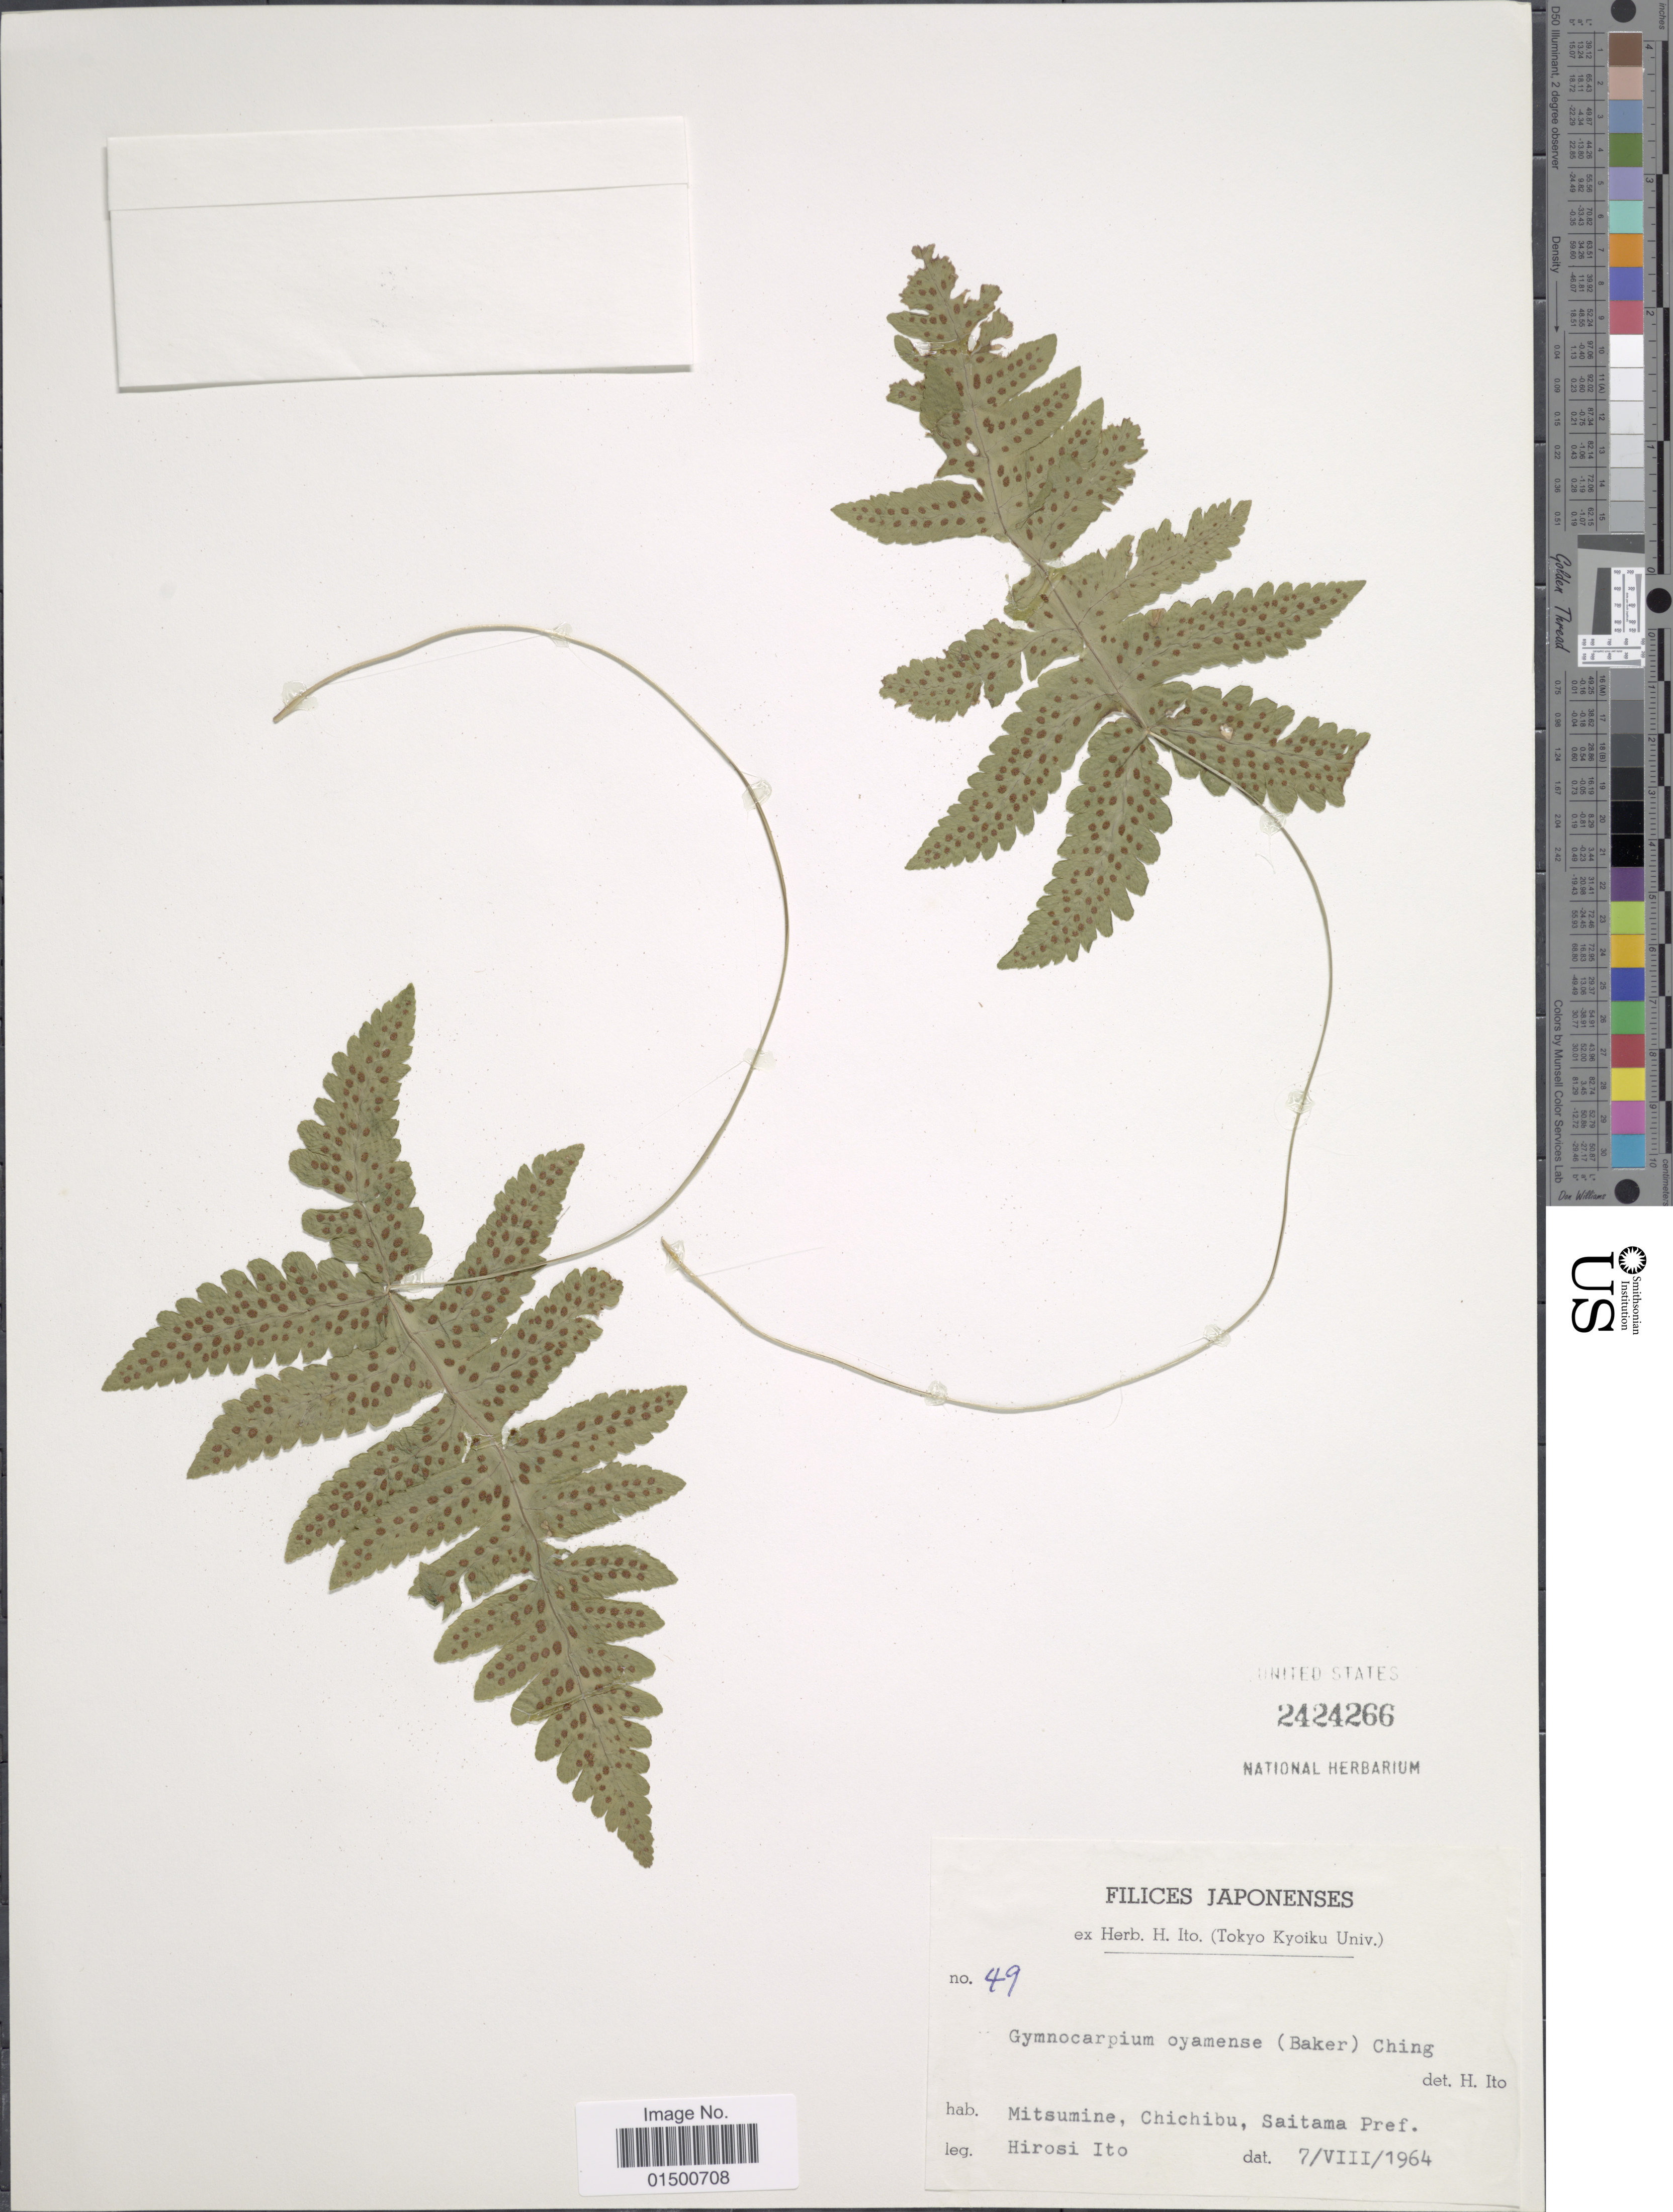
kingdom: Plantae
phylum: Tracheophyta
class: Polypodiopsida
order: Polypodiales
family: Cystopteridaceae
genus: Gymnocarpium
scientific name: Gymnocarpium oyamense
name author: (Baker) Ching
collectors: H. Itô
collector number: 49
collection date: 1964-08-07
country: Japan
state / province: Saitama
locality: Mitsumine, Chichibu, Saitama Pref.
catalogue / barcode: US 2424266